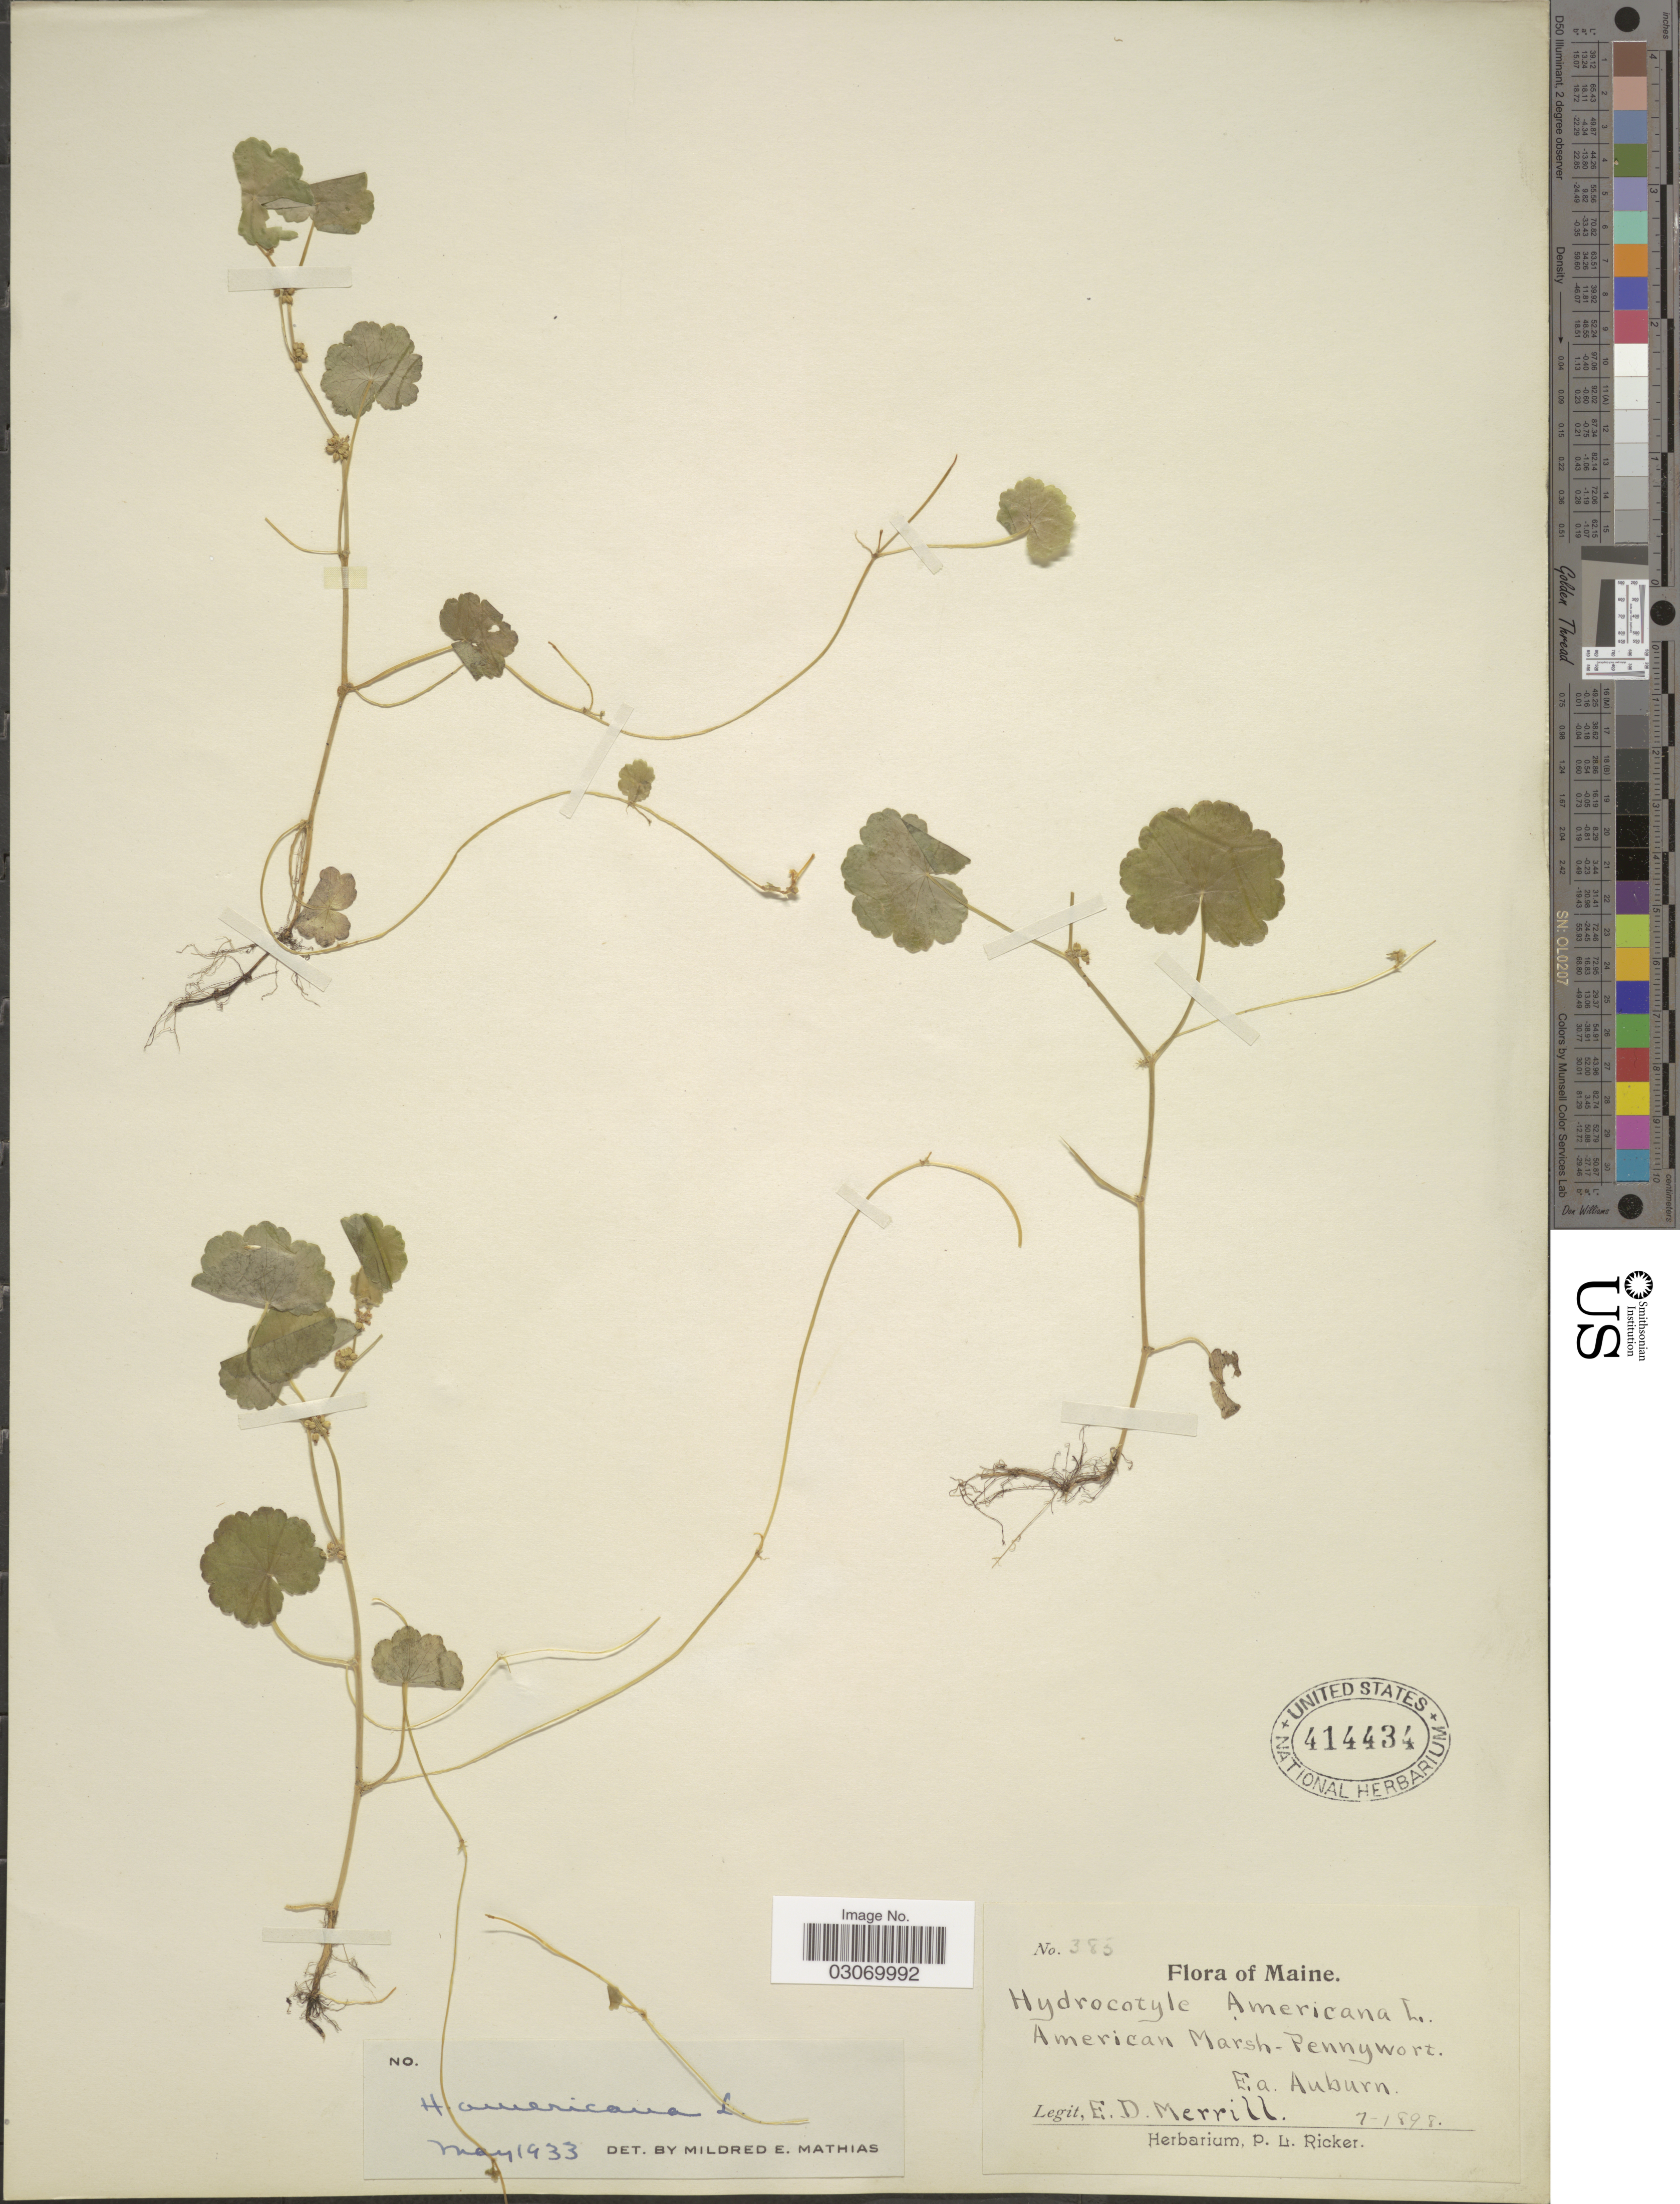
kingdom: Plantae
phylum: Tracheophyta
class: Magnoliopsida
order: Apiales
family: Araliaceae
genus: Hydrocotyle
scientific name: Hydrocotyle americana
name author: L.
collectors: E. D. Merrill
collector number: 385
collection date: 1898-07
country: United States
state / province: Maine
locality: American Marsh-Pennyworth. E.a. Auburn.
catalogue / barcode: US 414434